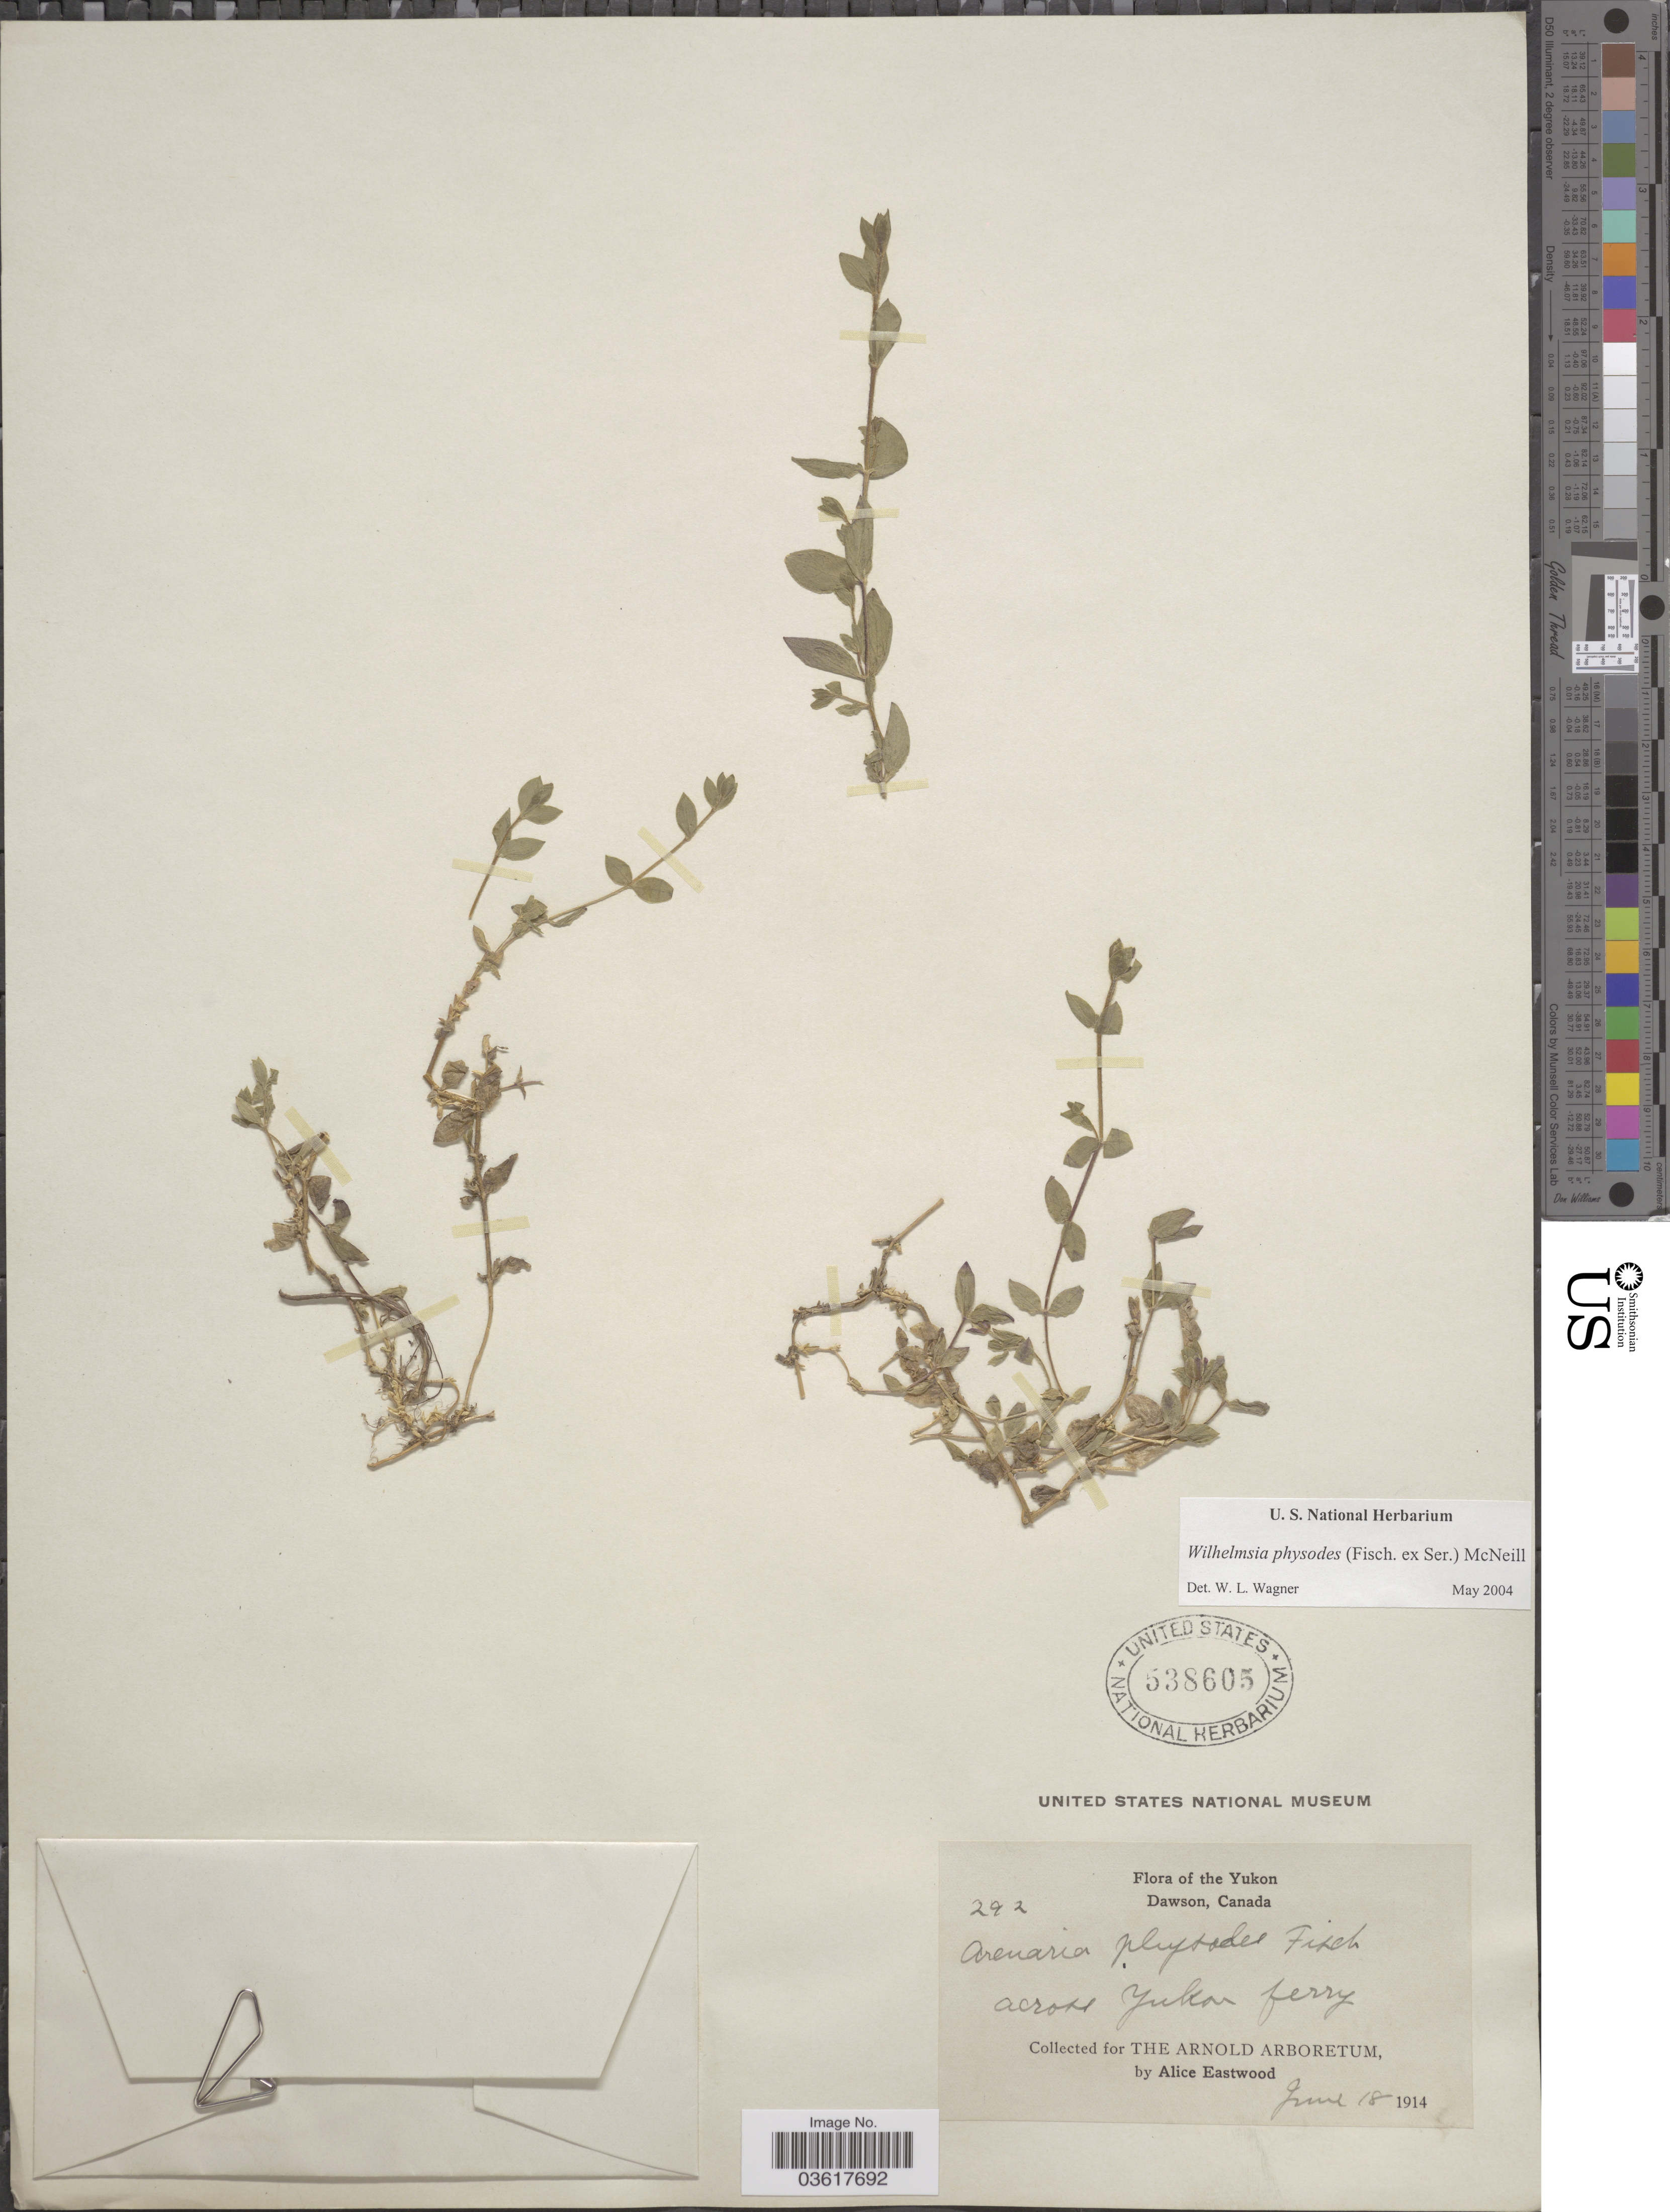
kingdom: Plantae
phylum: Tracheophyta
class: Magnoliopsida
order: Caryophyllales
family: Caryophyllaceae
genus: Wilhelmsia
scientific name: Wilhelmsia physodes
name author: (Fisch. ex Ser.) McNeill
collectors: A. Eastwood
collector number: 292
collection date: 1914-06-18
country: Canada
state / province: Yukon Territory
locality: Yukon, Dawson. Across Yukon ferry.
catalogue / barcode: US 538605